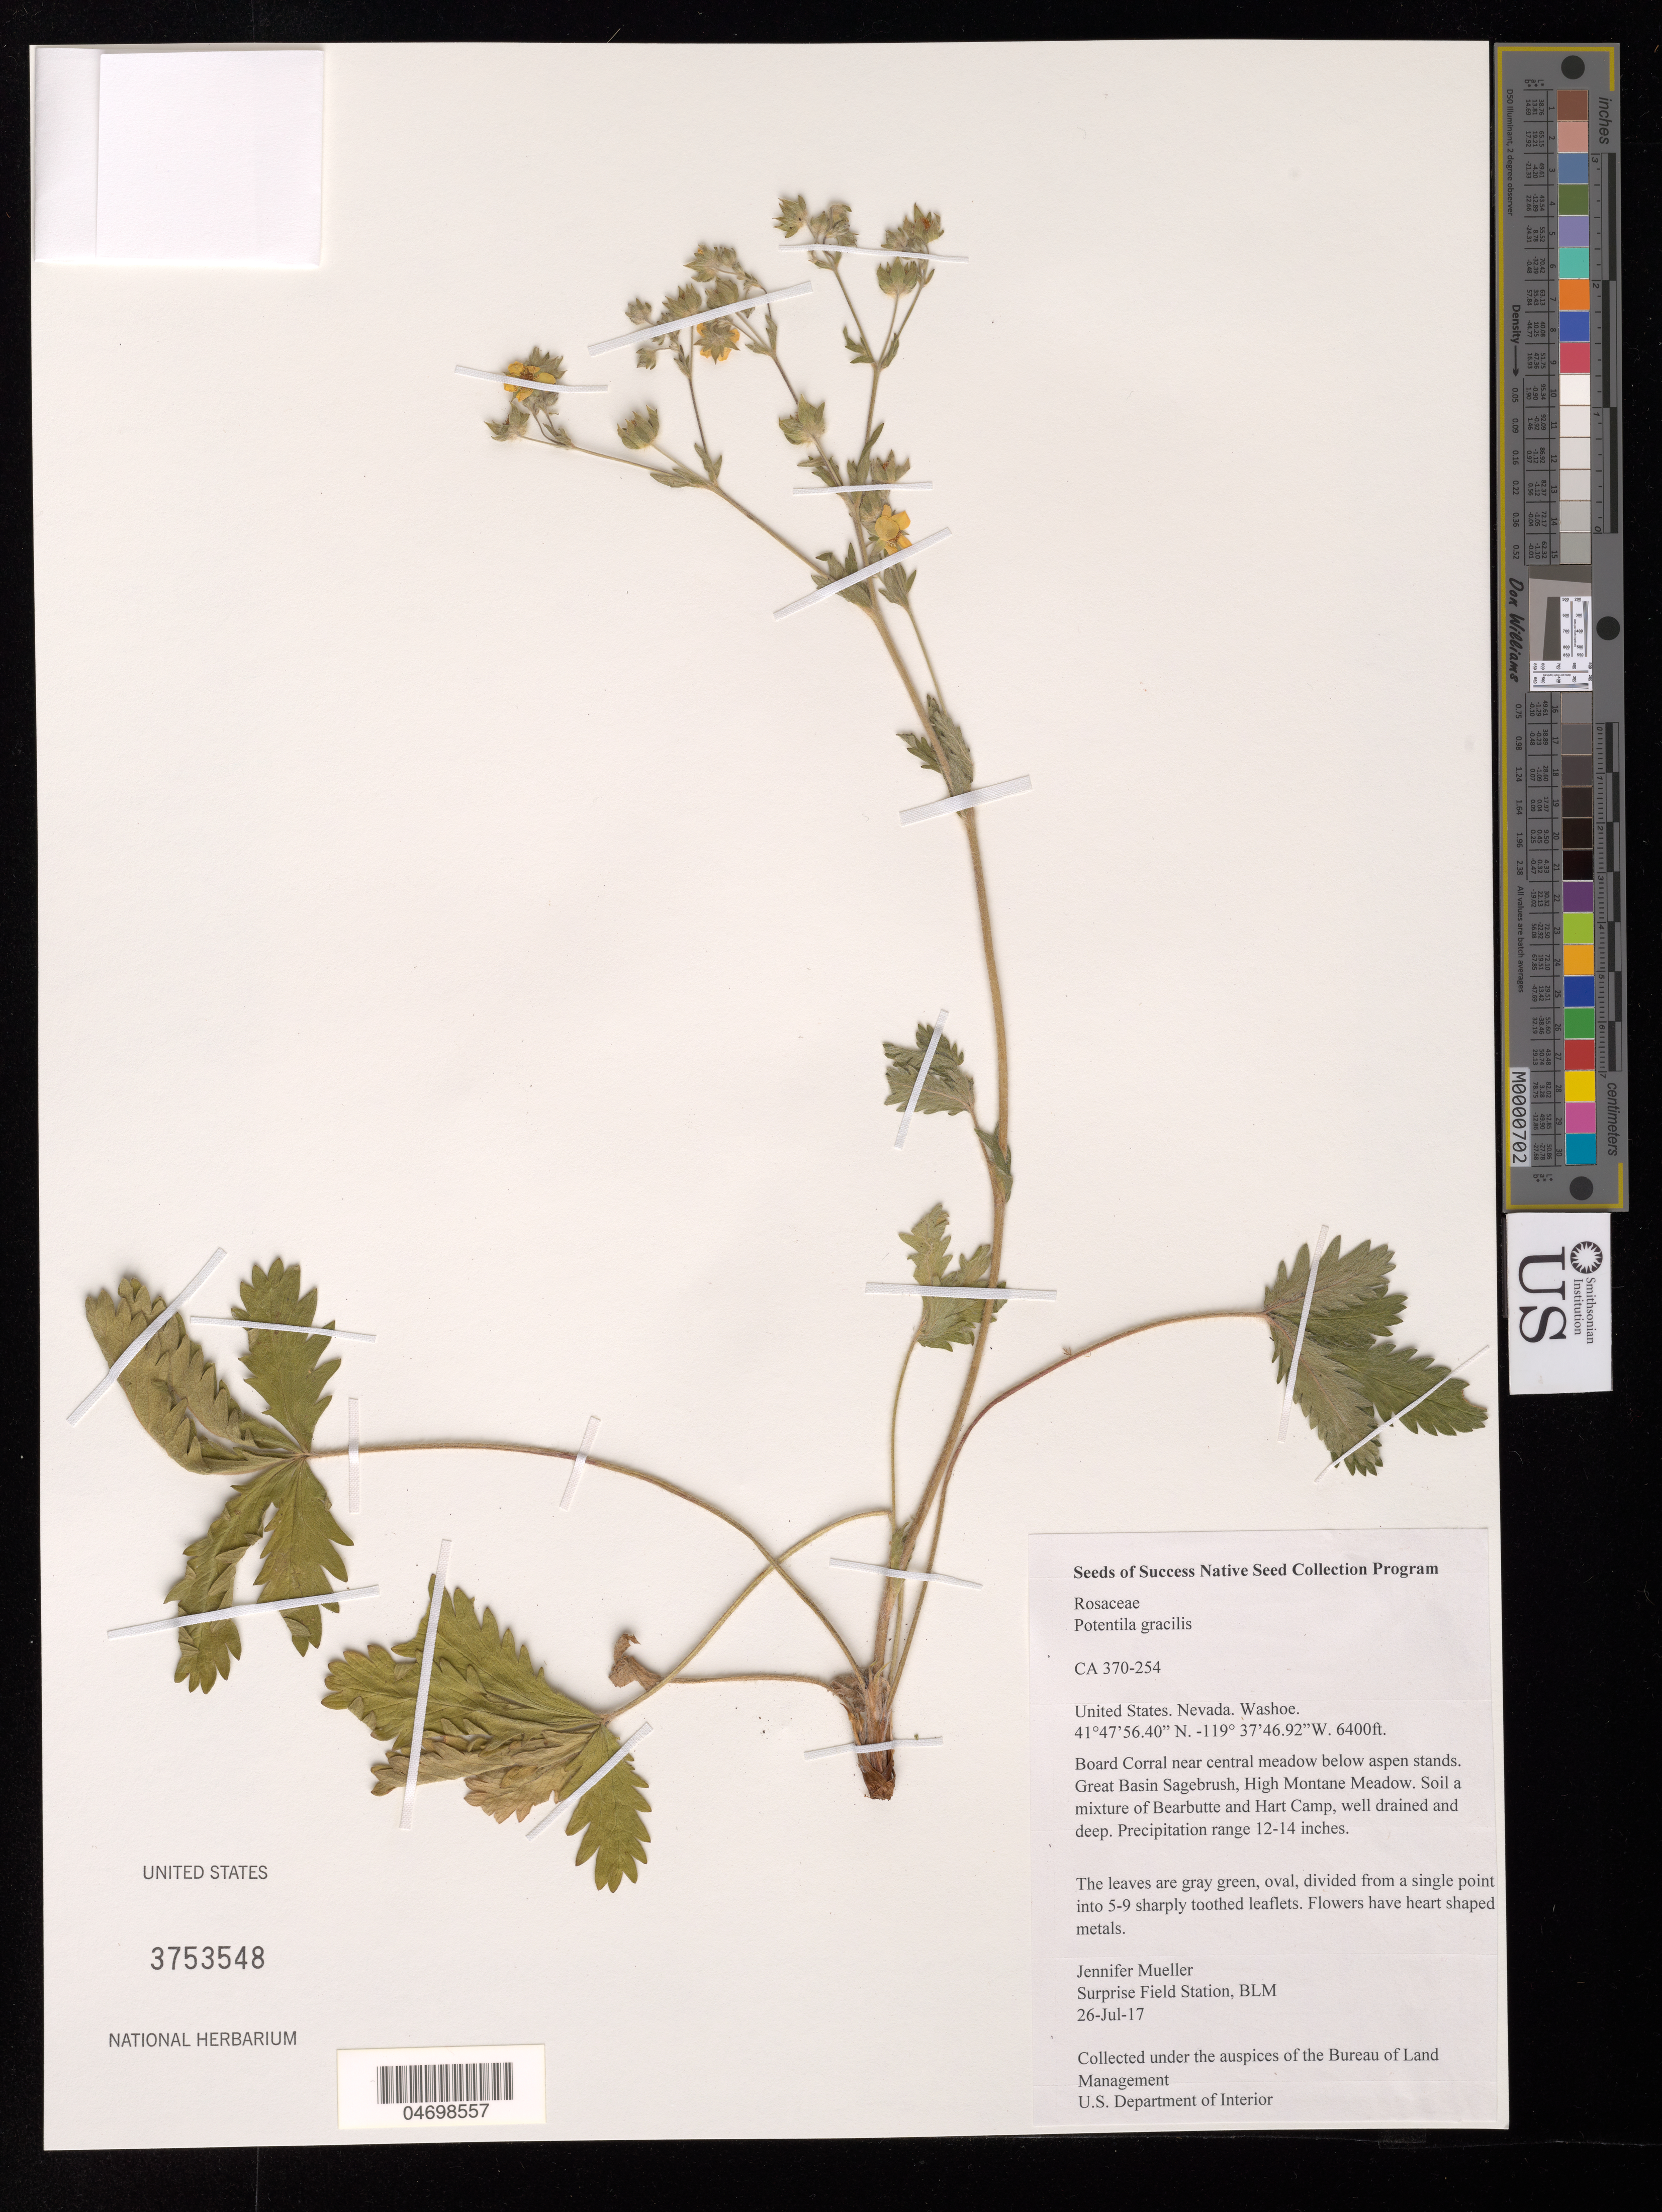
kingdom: Plantae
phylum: Tracheophyta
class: Magnoliopsida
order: Rosales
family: Rosaceae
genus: Potentilla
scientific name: Potentilla gracilis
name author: Douglas ex Hook.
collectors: J. Mueller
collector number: CA370-254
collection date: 2017-07-26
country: United States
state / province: Nevada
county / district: Washoe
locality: Surprise Field Station, Board Corral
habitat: Great Basin Sagebrush, High Montane Meadow. Soil a mixture of Bearbutte and Hart Camp, well drained and deep. Precipitation range 12-14 inches.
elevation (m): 1951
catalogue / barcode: US 3753548